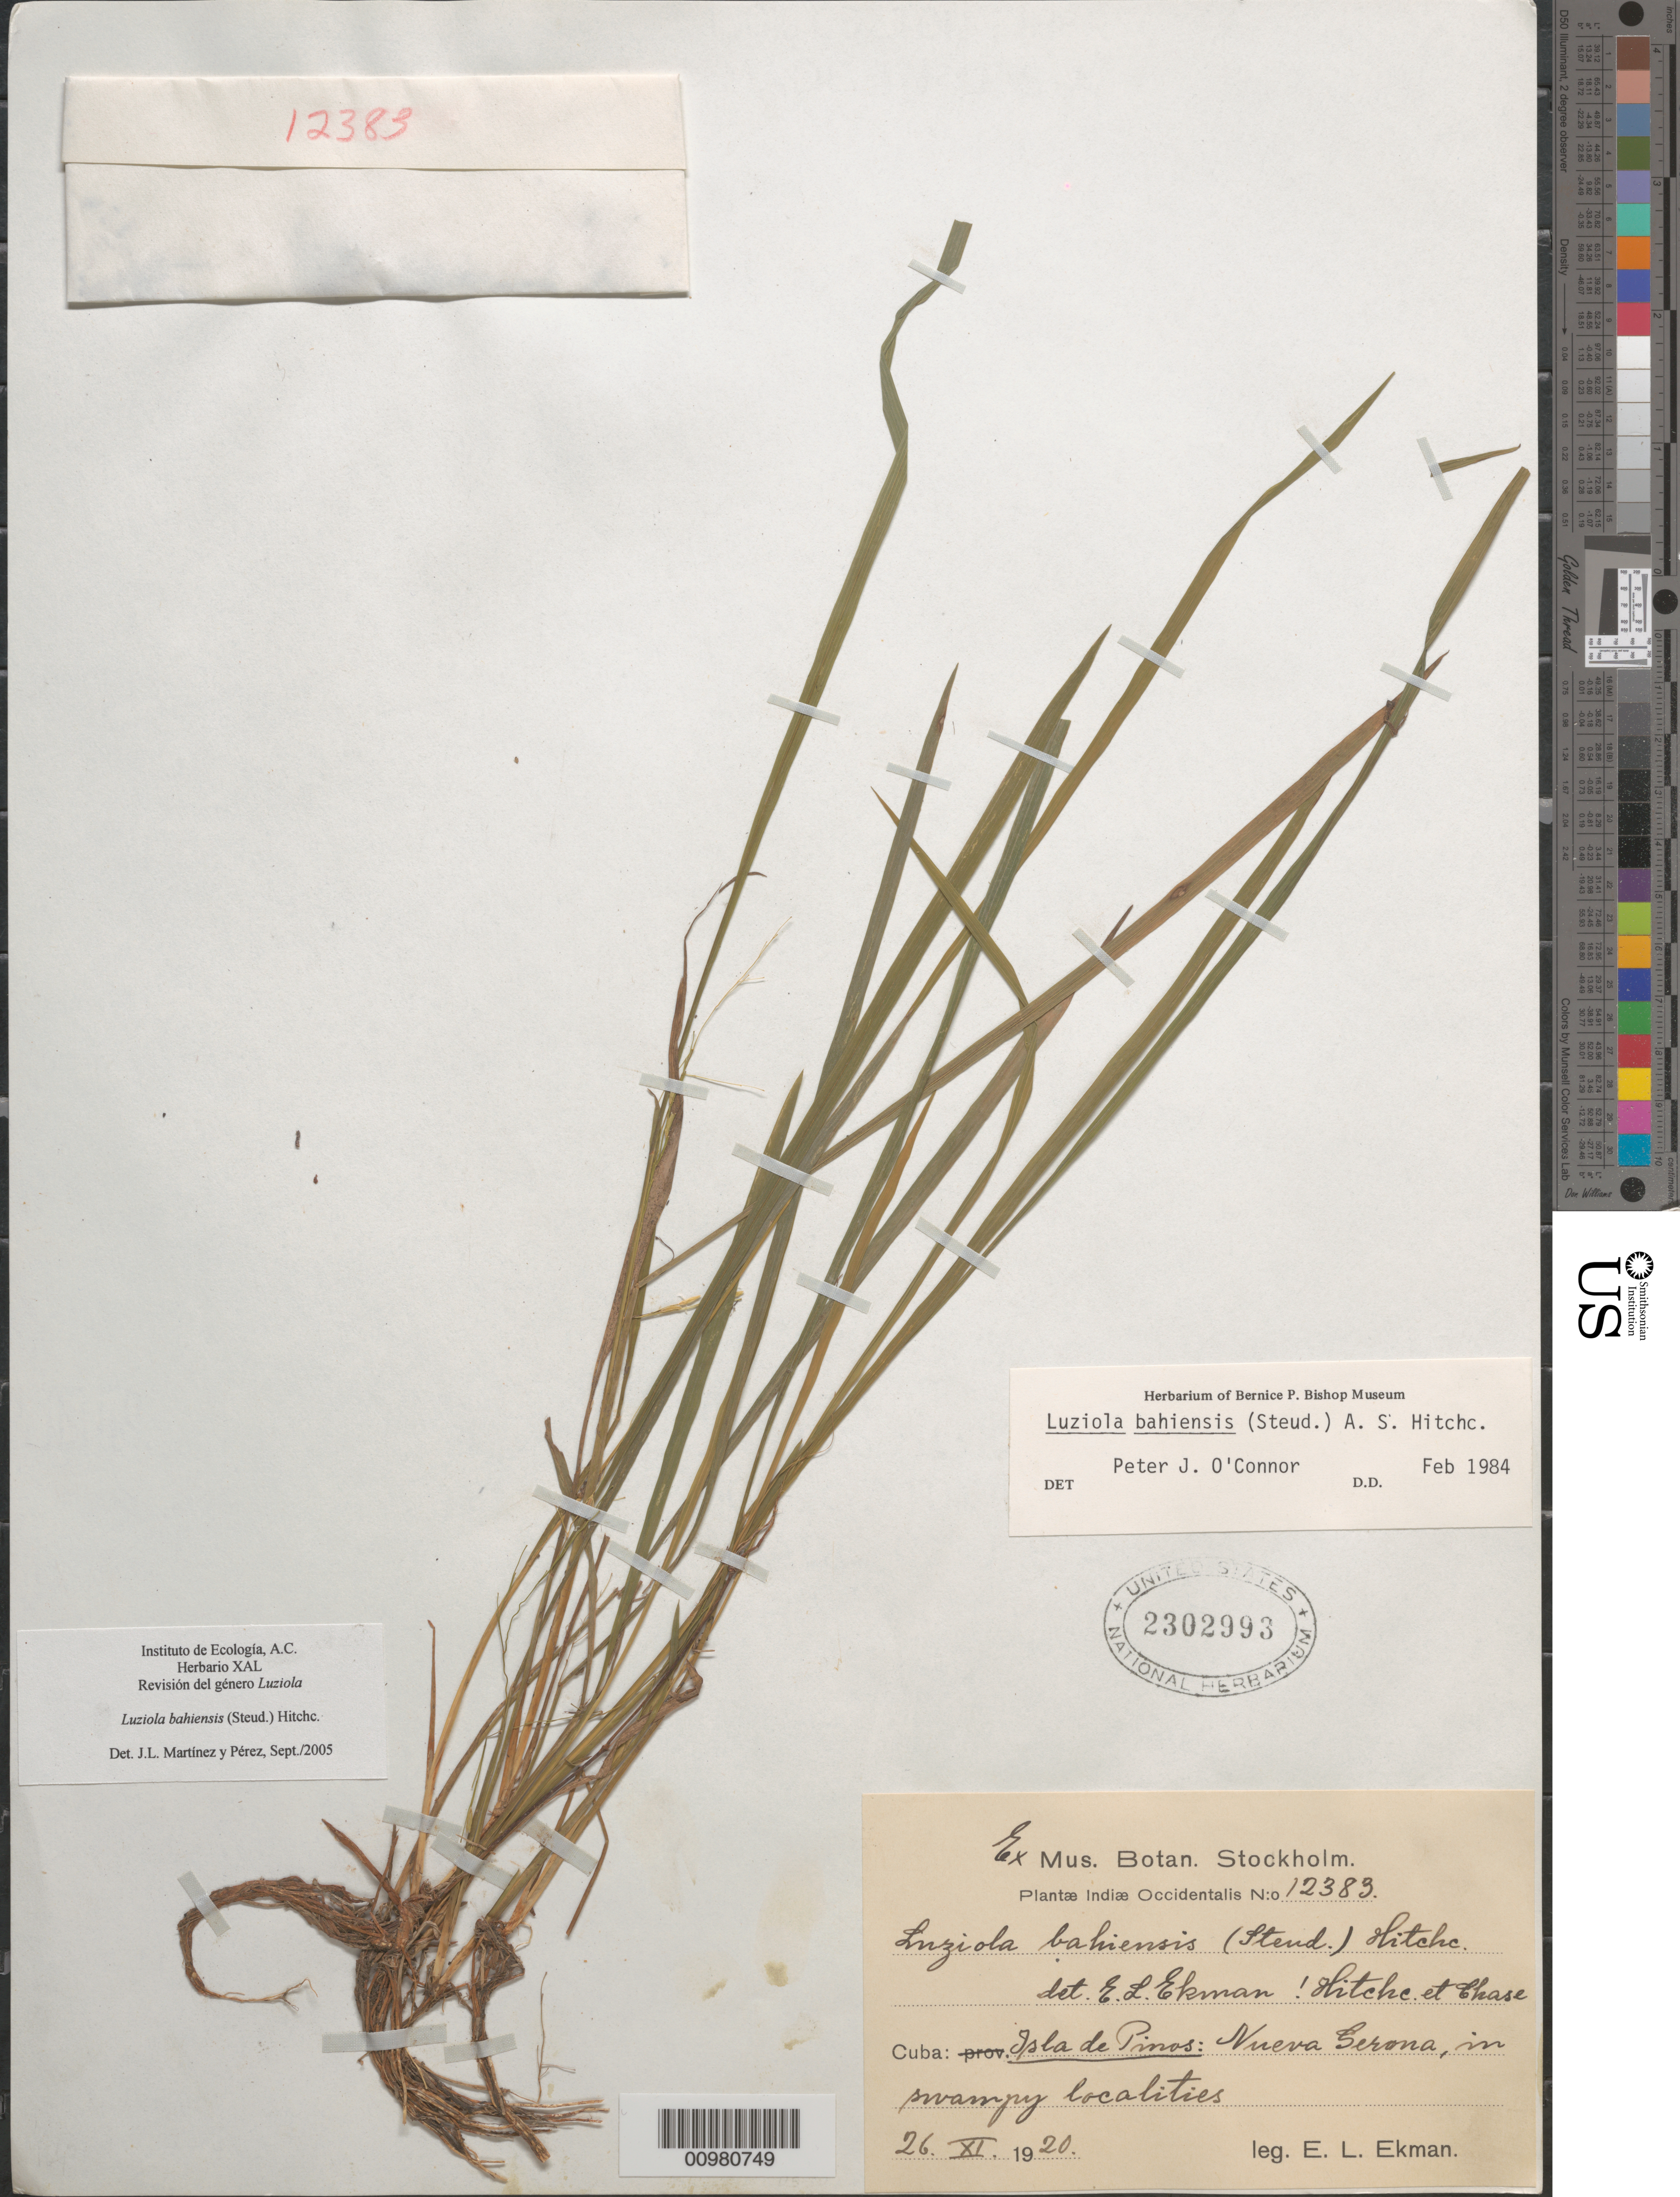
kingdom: Plantae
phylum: Tracheophyta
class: Liliopsida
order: Poales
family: Poaceae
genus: Luziola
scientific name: Luziola bahiensis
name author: (Steud.) Hitchc.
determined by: Martinez Perez, J. L.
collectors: E. L. Ekman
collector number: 12383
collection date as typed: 26 Nov 1920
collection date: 1920-11-26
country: Cuba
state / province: Isla de la Juventud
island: Isla de la Juventud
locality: Nueva Gerona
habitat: In swampy localities.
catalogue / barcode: US 2302993